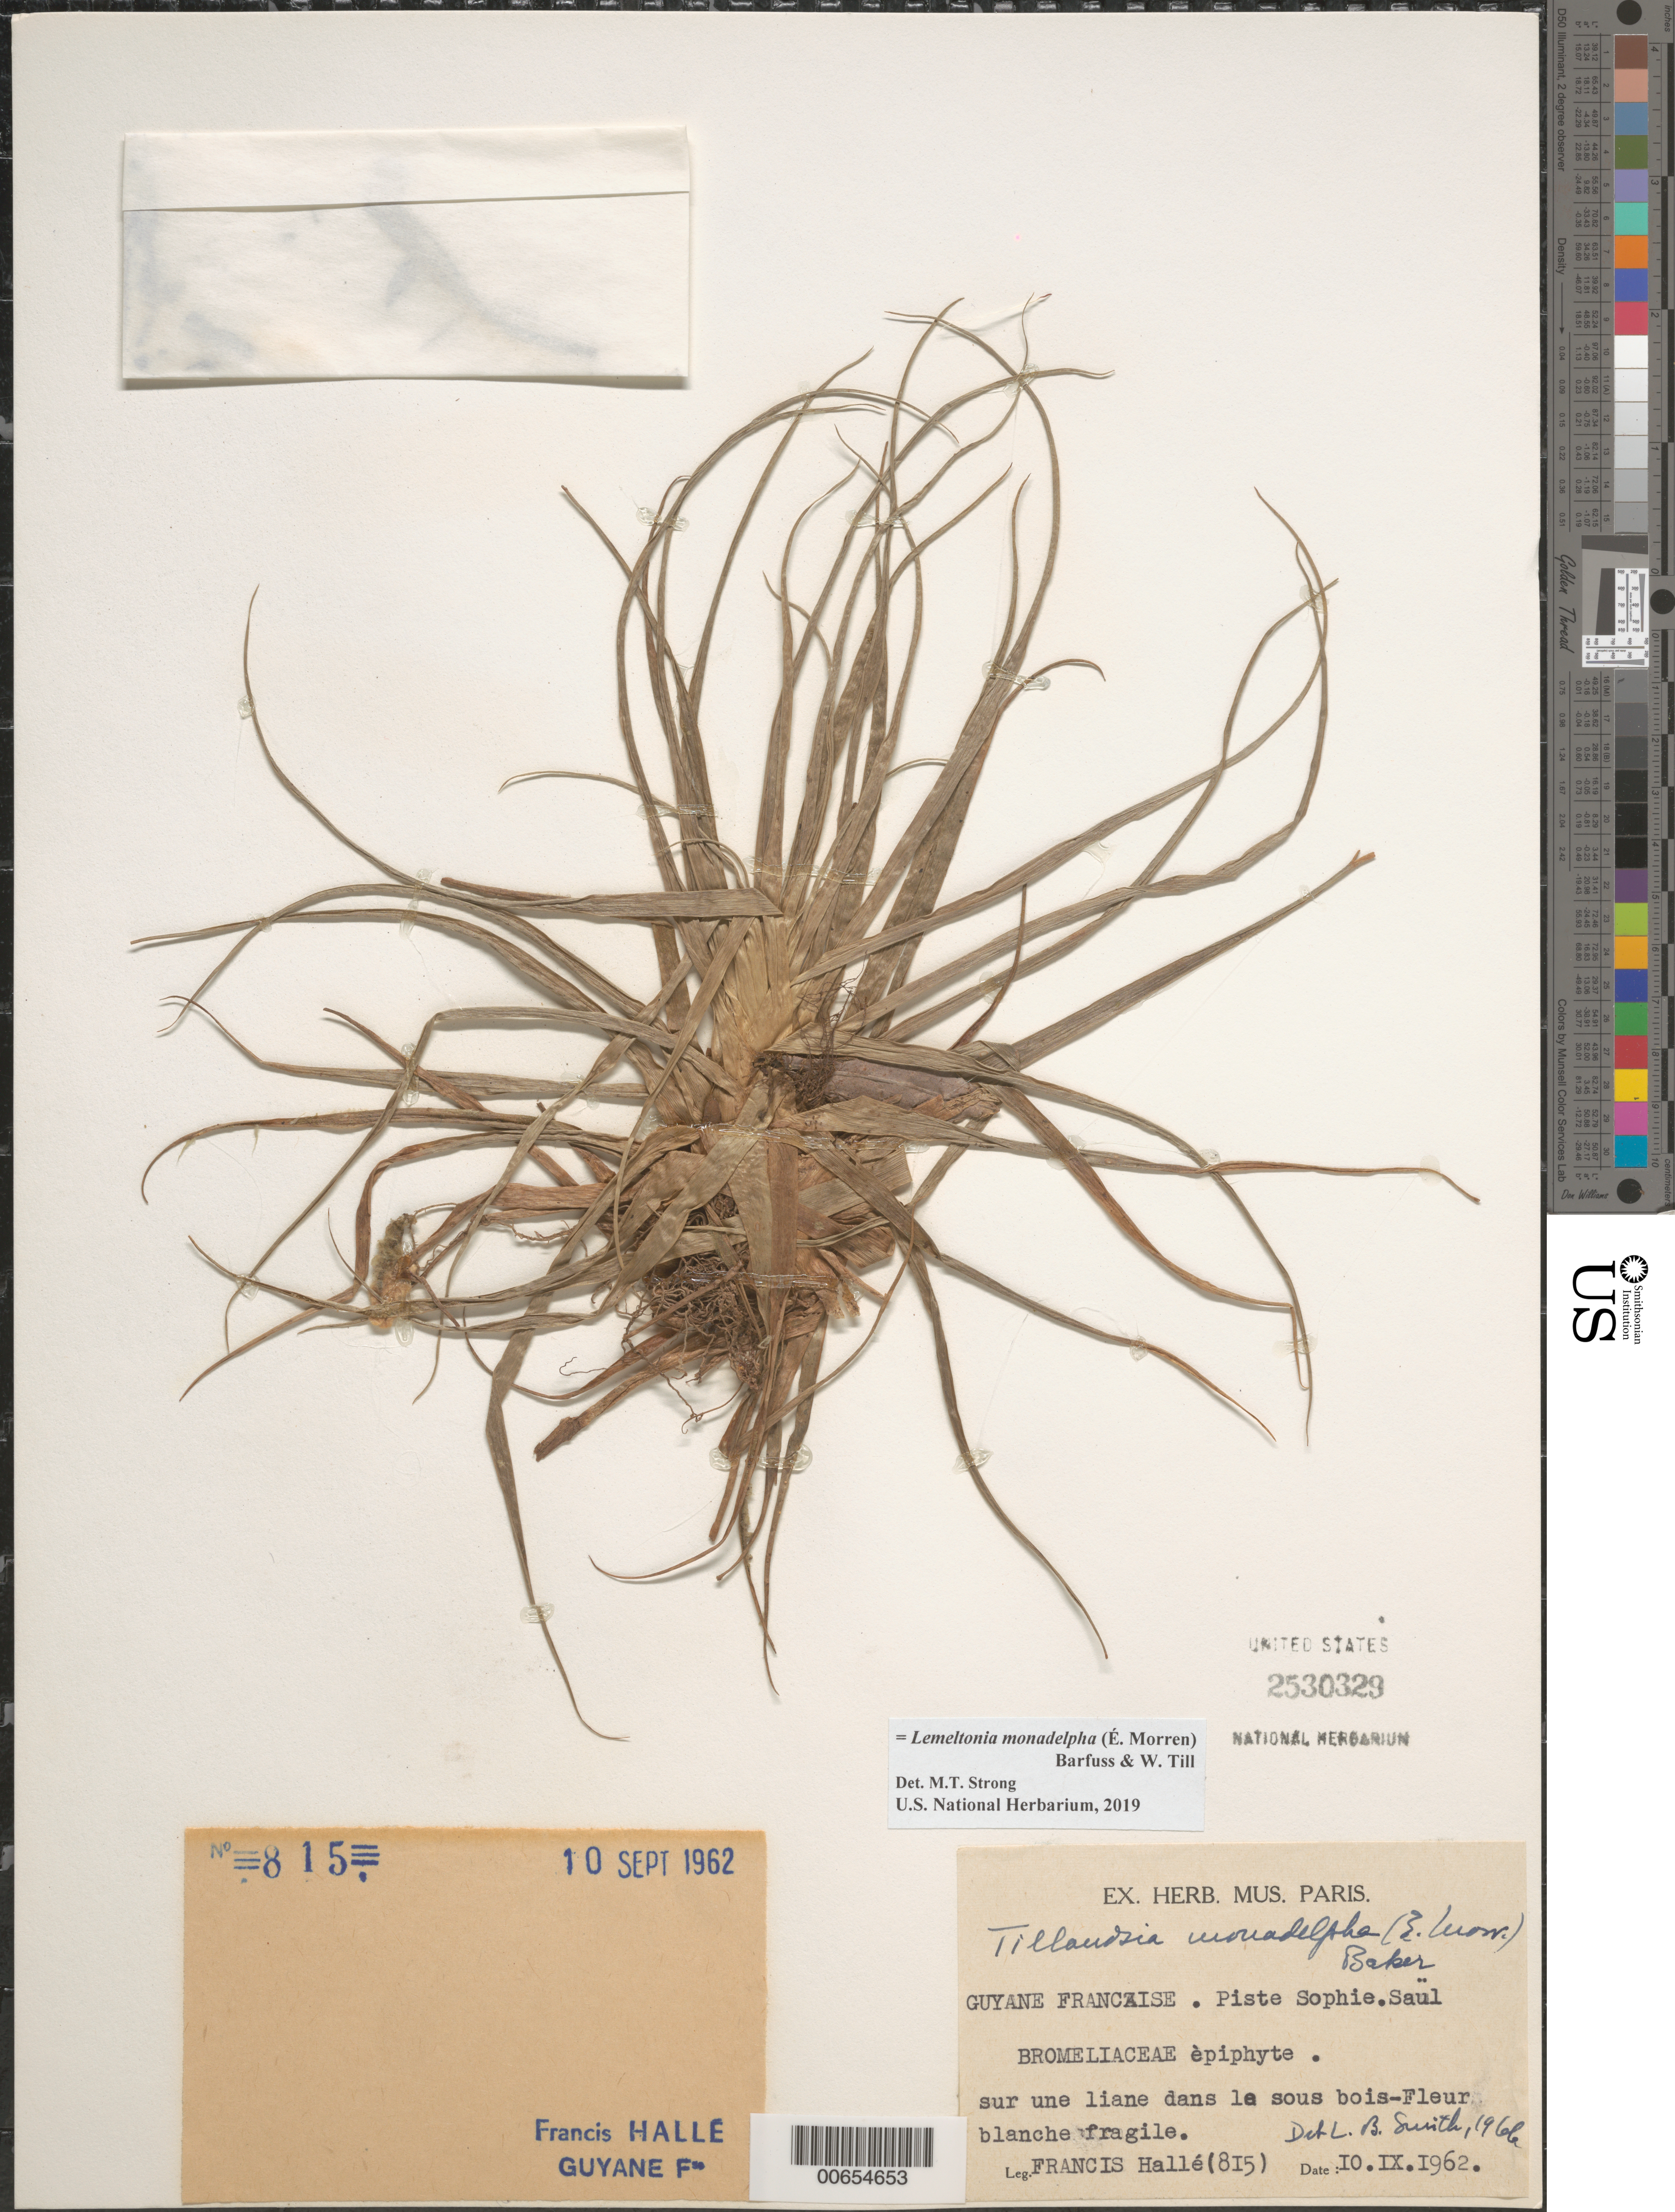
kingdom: Plantae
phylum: Tracheophyta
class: Liliopsida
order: Poales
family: Bromeliaceae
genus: Lemeltonia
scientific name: Lemeltonia monadelpha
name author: (É. Morren) Barfuss & W. Till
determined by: Strong, M. T., (US), Smithsonian Institution - National Museum of Natural History (UNITED STATES)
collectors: F. Hallé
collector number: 815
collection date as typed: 10-Sep-62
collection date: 1962-09-10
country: French Guiana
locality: Piste Sophie - La Grêve, Bassin de la Mana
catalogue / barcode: US 2530329